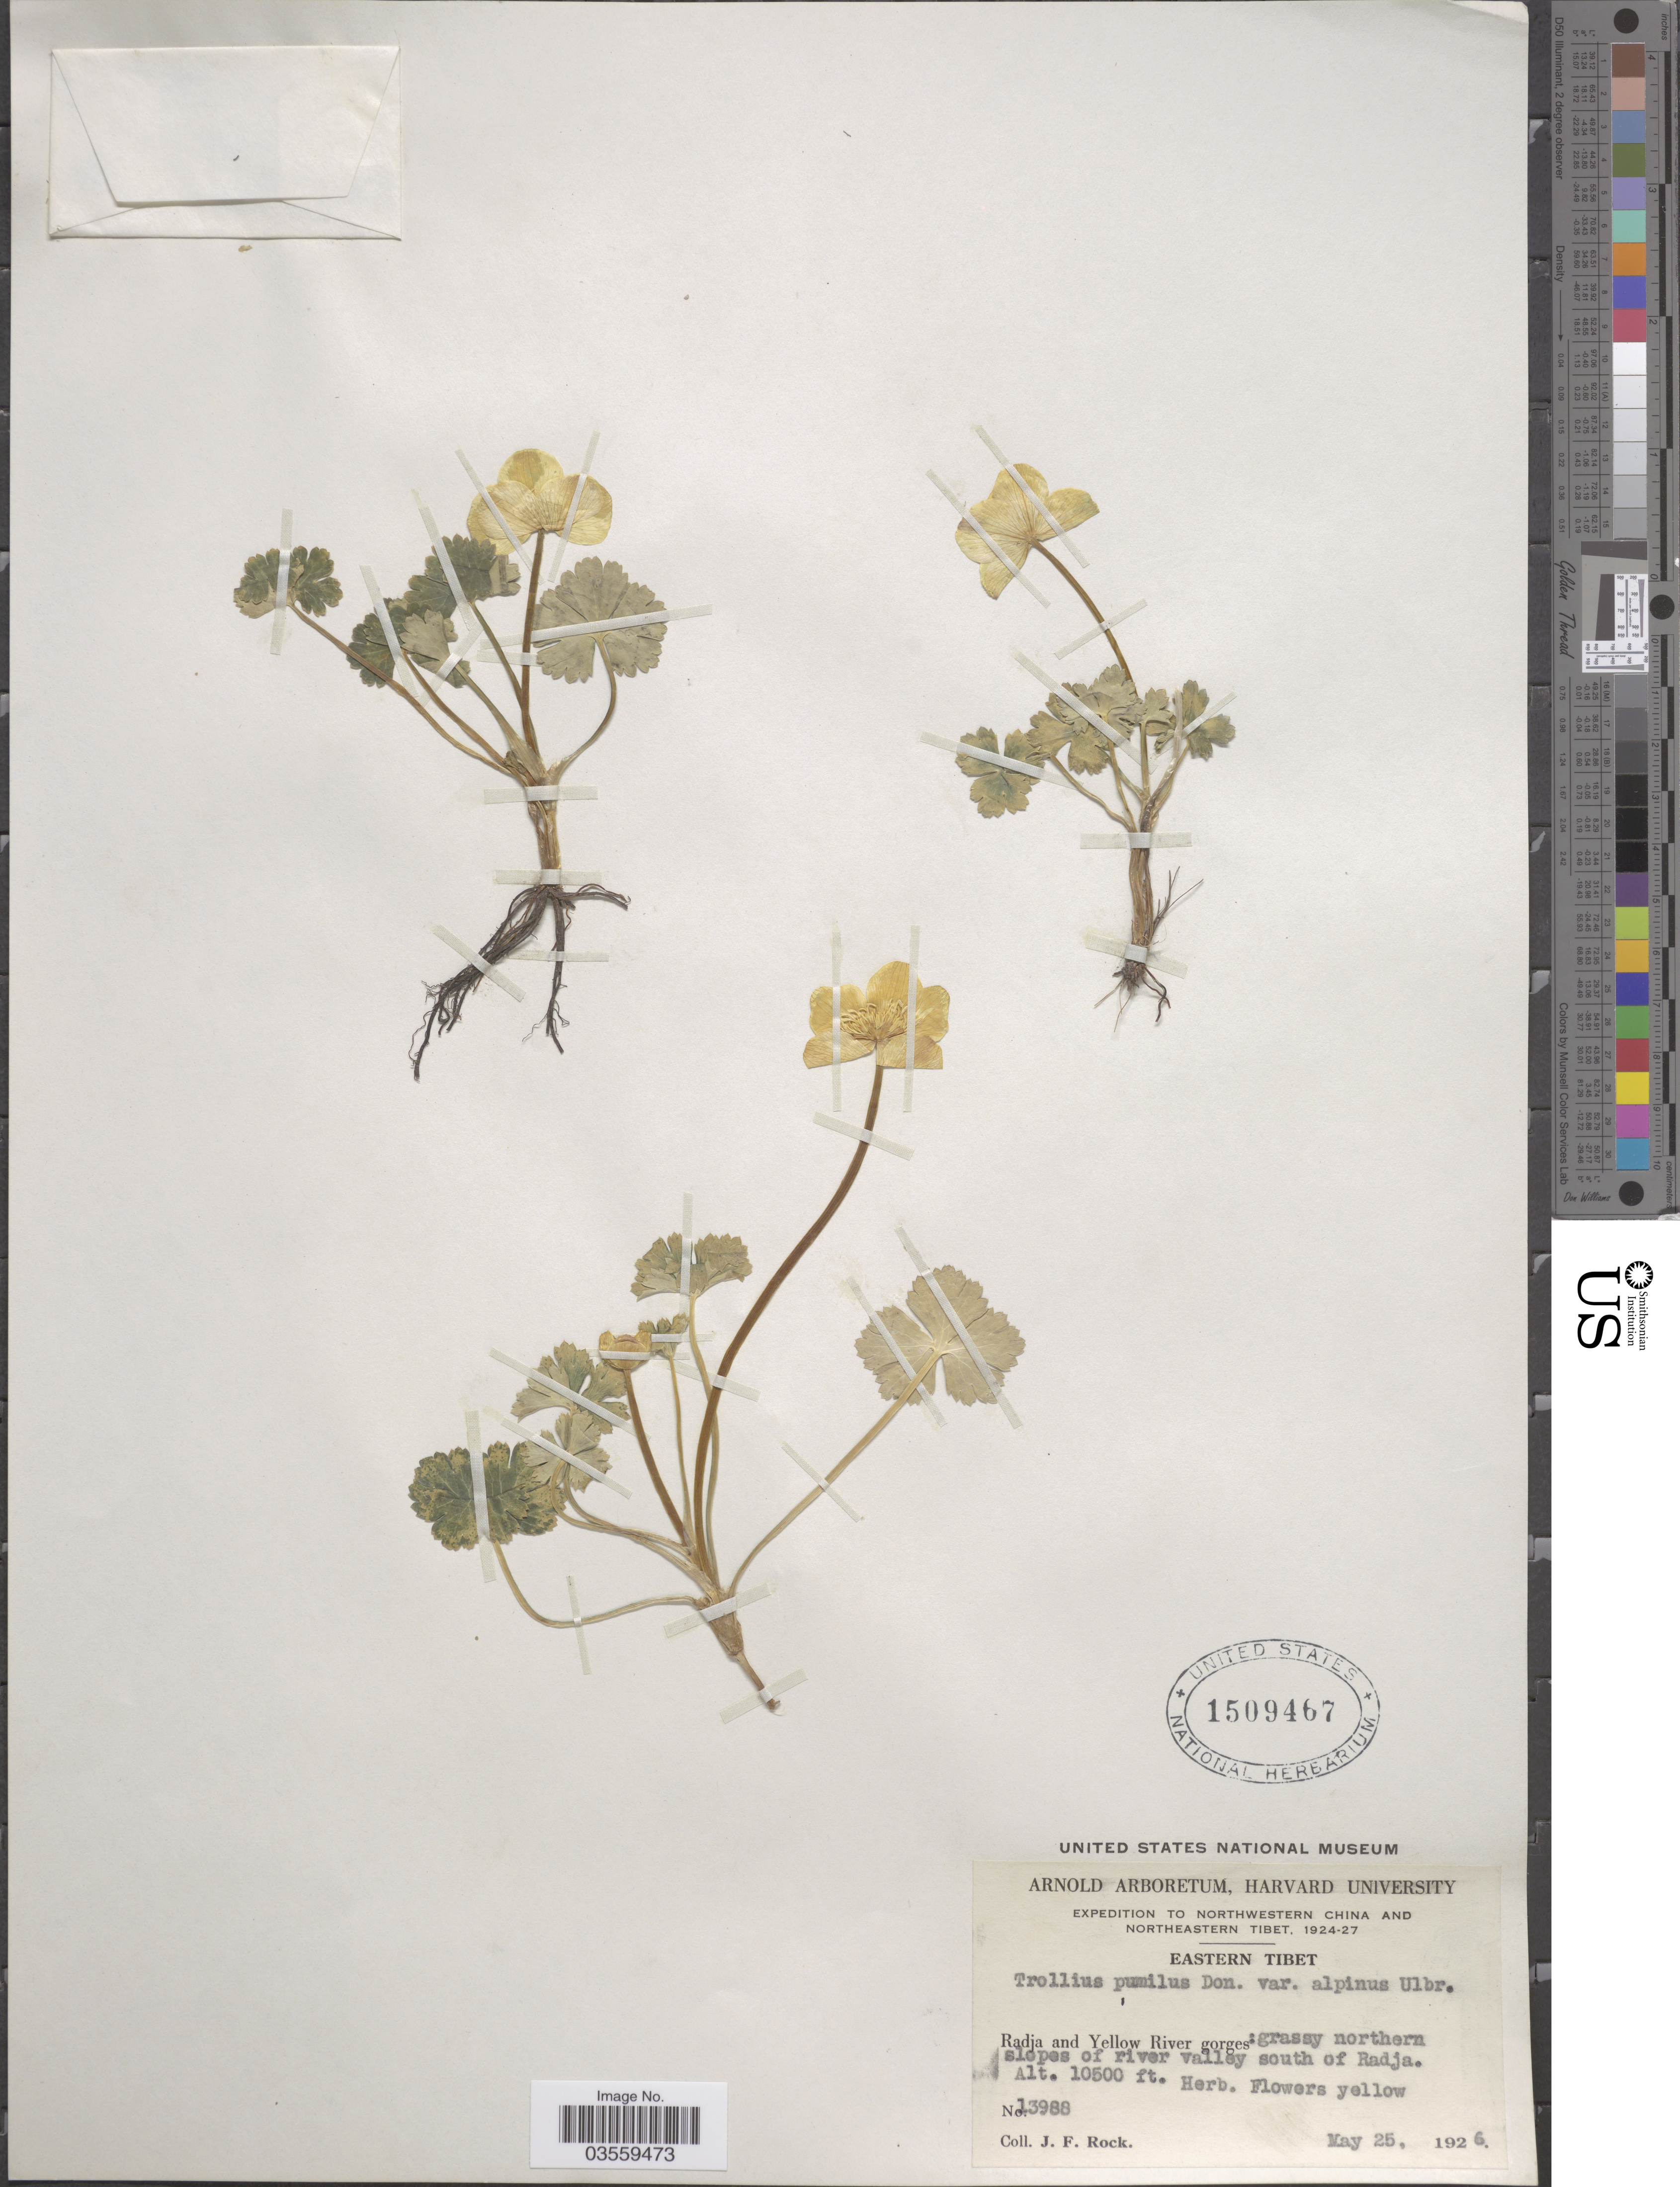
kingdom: Plantae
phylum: Tracheophyta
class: Magnoliopsida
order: Ranunculales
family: Ranunculaceae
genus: Trollius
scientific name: Trollius pumilus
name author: D. Don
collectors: J. Rock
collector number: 13988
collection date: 1926-05-25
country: China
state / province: Xizang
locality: Northwestern China and Northeastern Tibet. Eastern Tibet. Radja and Yellow River gorges: grassy northern slopes of river valley south of Radja.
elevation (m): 3200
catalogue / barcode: US 1509467